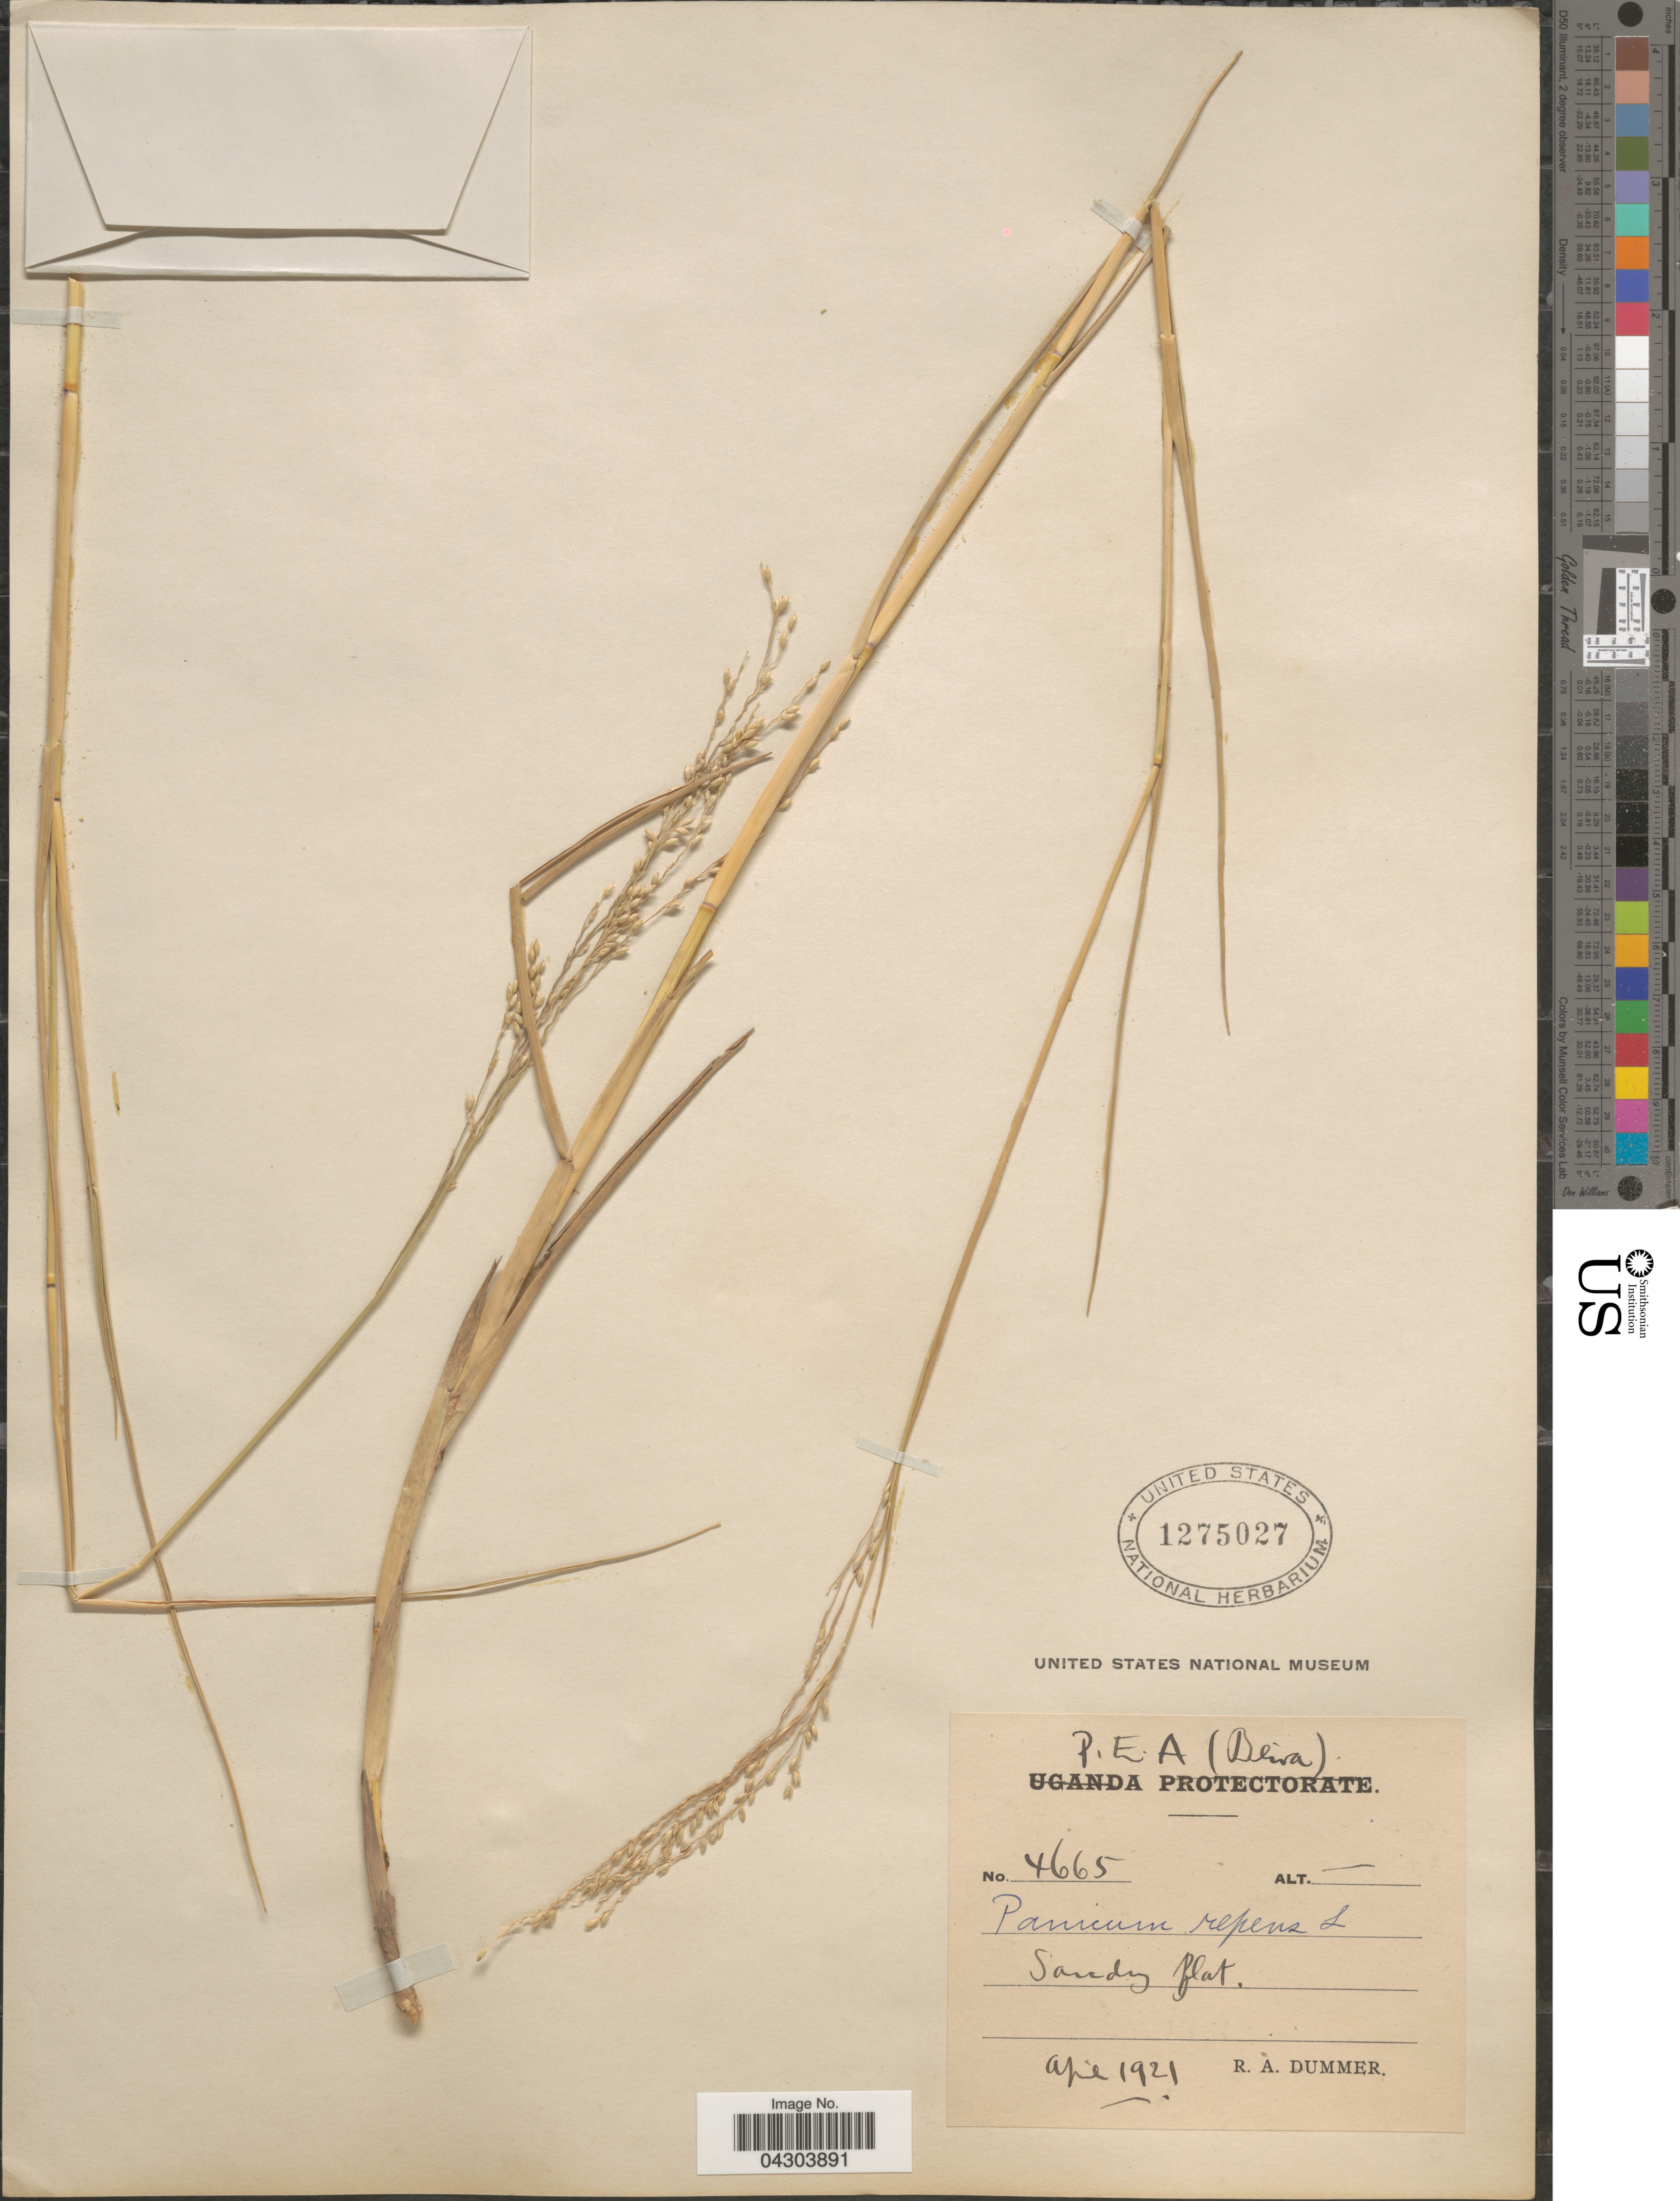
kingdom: Plantae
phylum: Tracheophyta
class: Liliopsida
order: Poales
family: Poaceae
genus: Panicum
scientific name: Panicum repens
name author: L.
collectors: R. Dümmer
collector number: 4665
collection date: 1921-04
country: Mozambique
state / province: Sofala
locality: P. E. A. (Beira).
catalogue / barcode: US 1275027